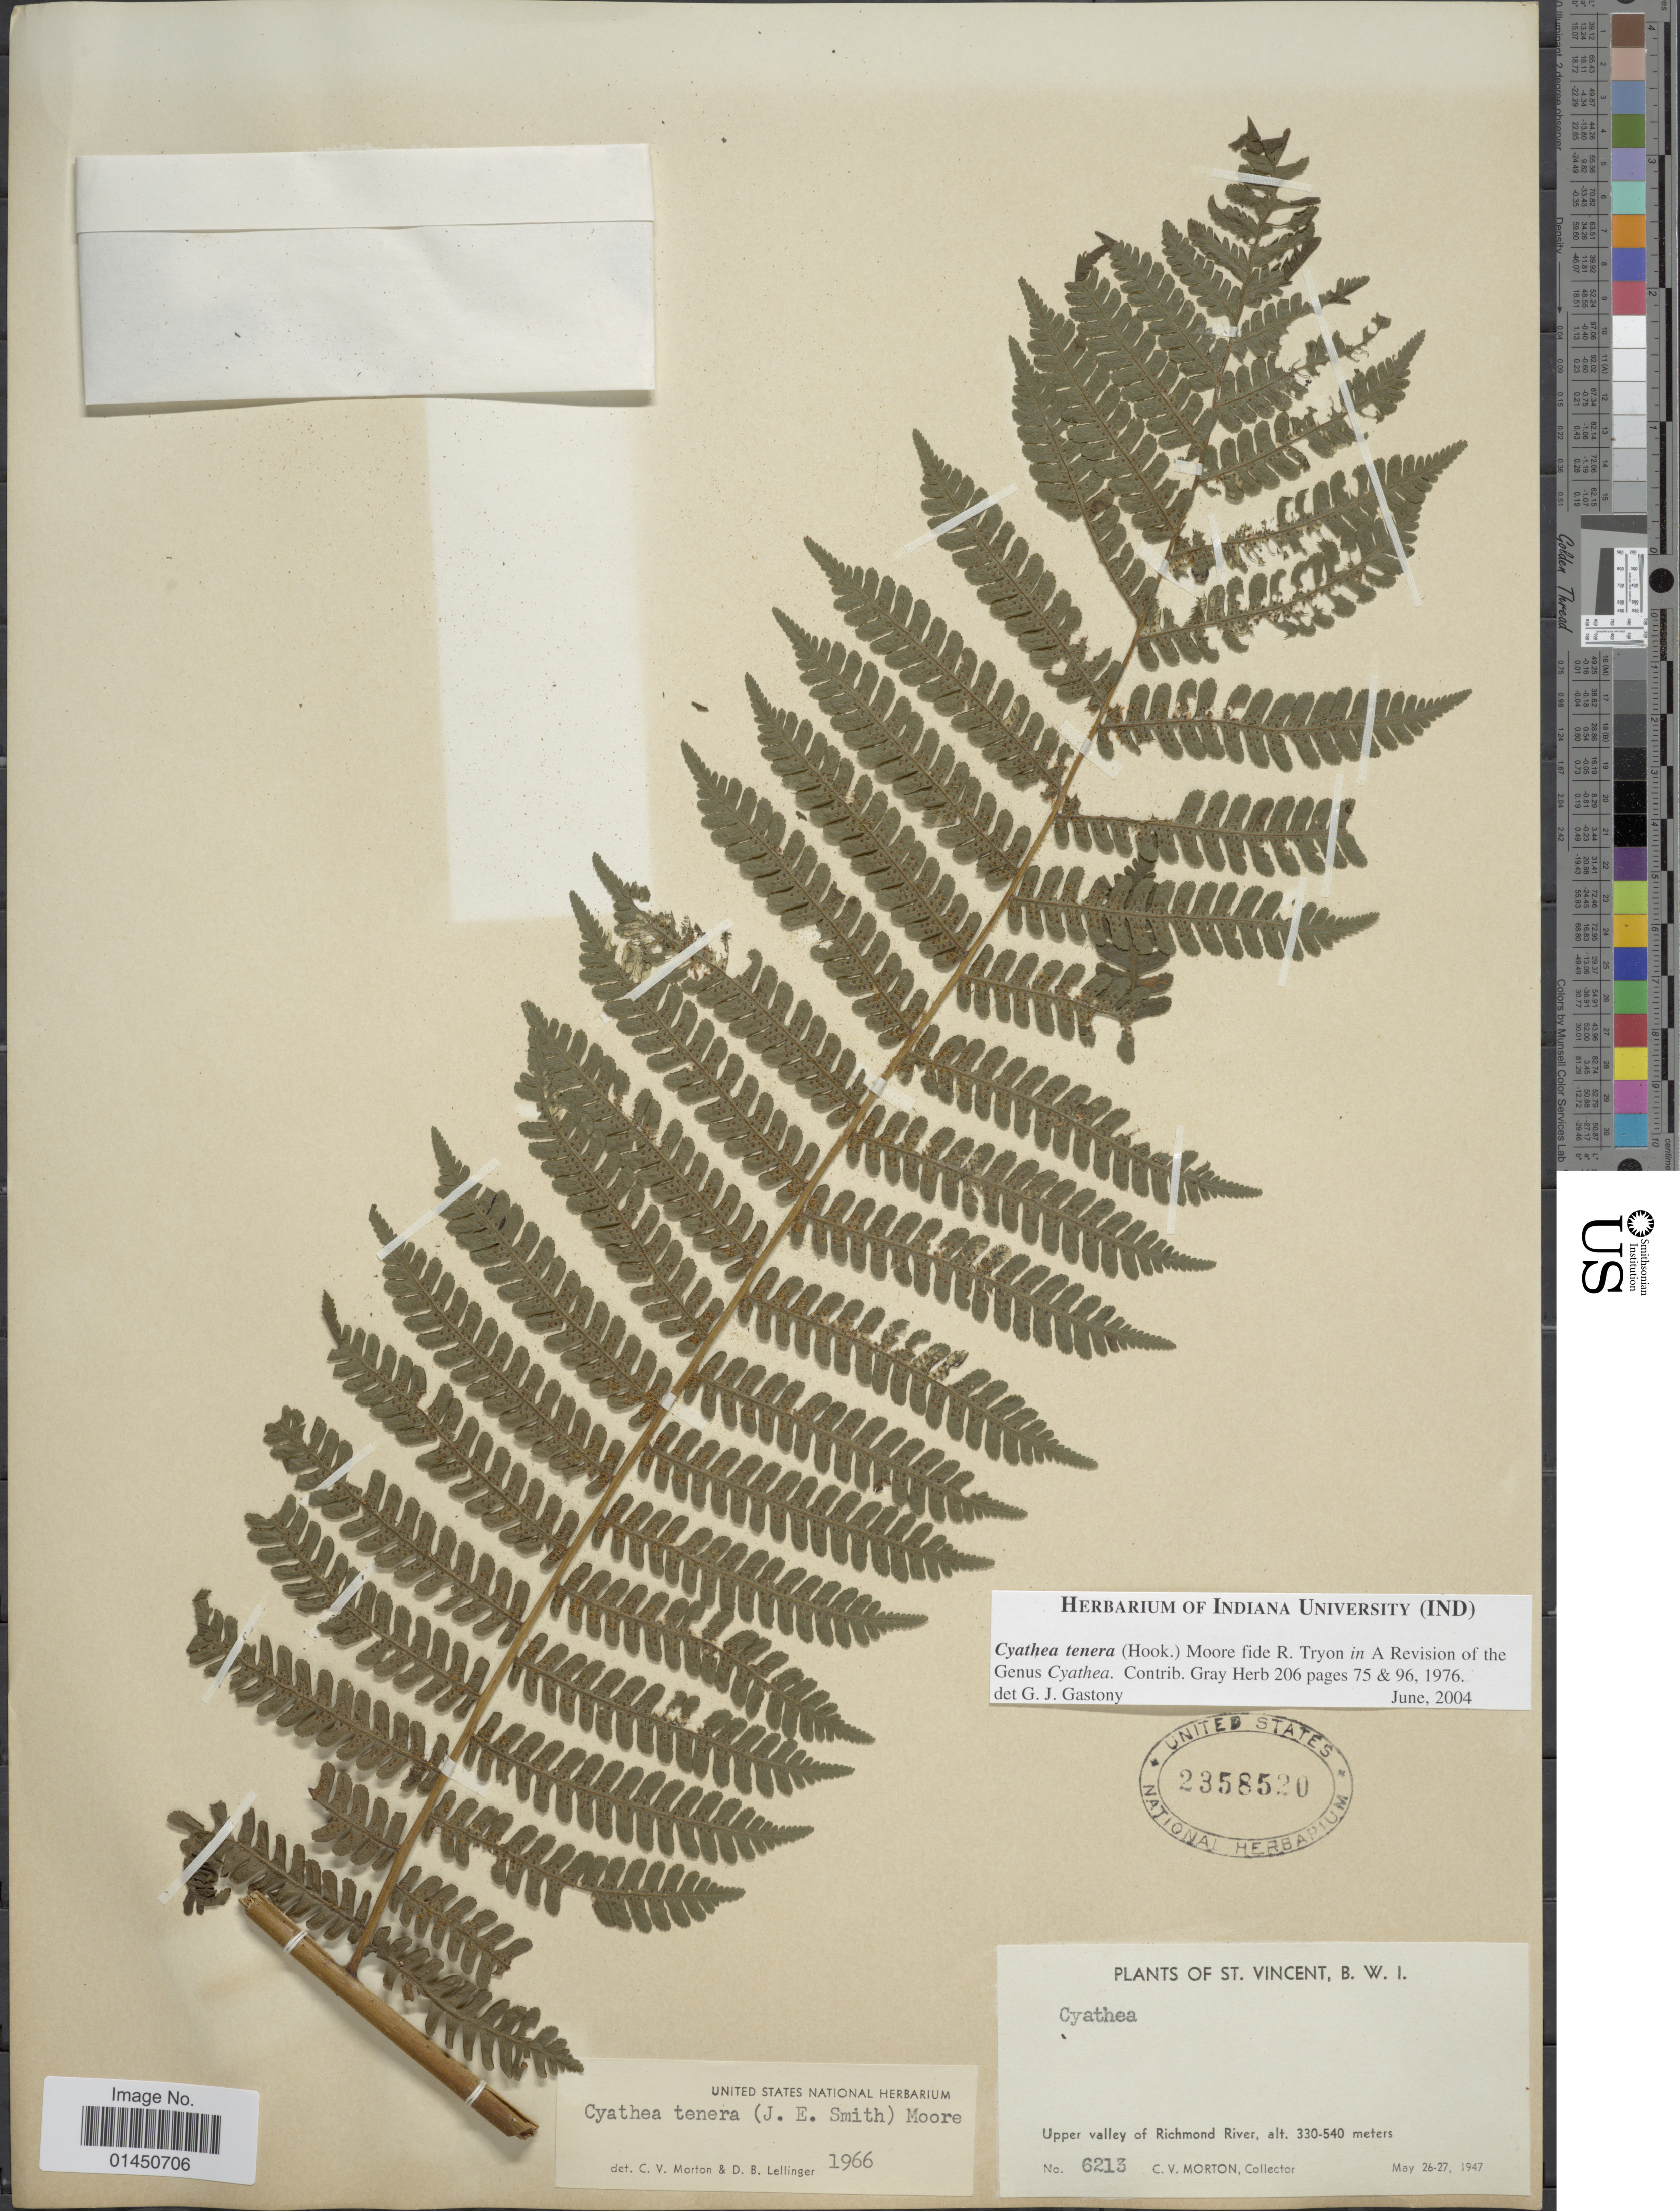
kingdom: Plantae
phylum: Tracheophyta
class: Polypodiopsida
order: Cyatheales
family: Cyatheaceae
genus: Cyathea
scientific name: Cyathea tenera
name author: (J. Sm. ex Hook.) T. Moore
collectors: C. V. Morton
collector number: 6213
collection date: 1947-05-26/1947-05-27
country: St. Vincent - Grenadines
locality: St. Vincent, Upper Valley of Richmond River.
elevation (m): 330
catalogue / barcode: US 2358520